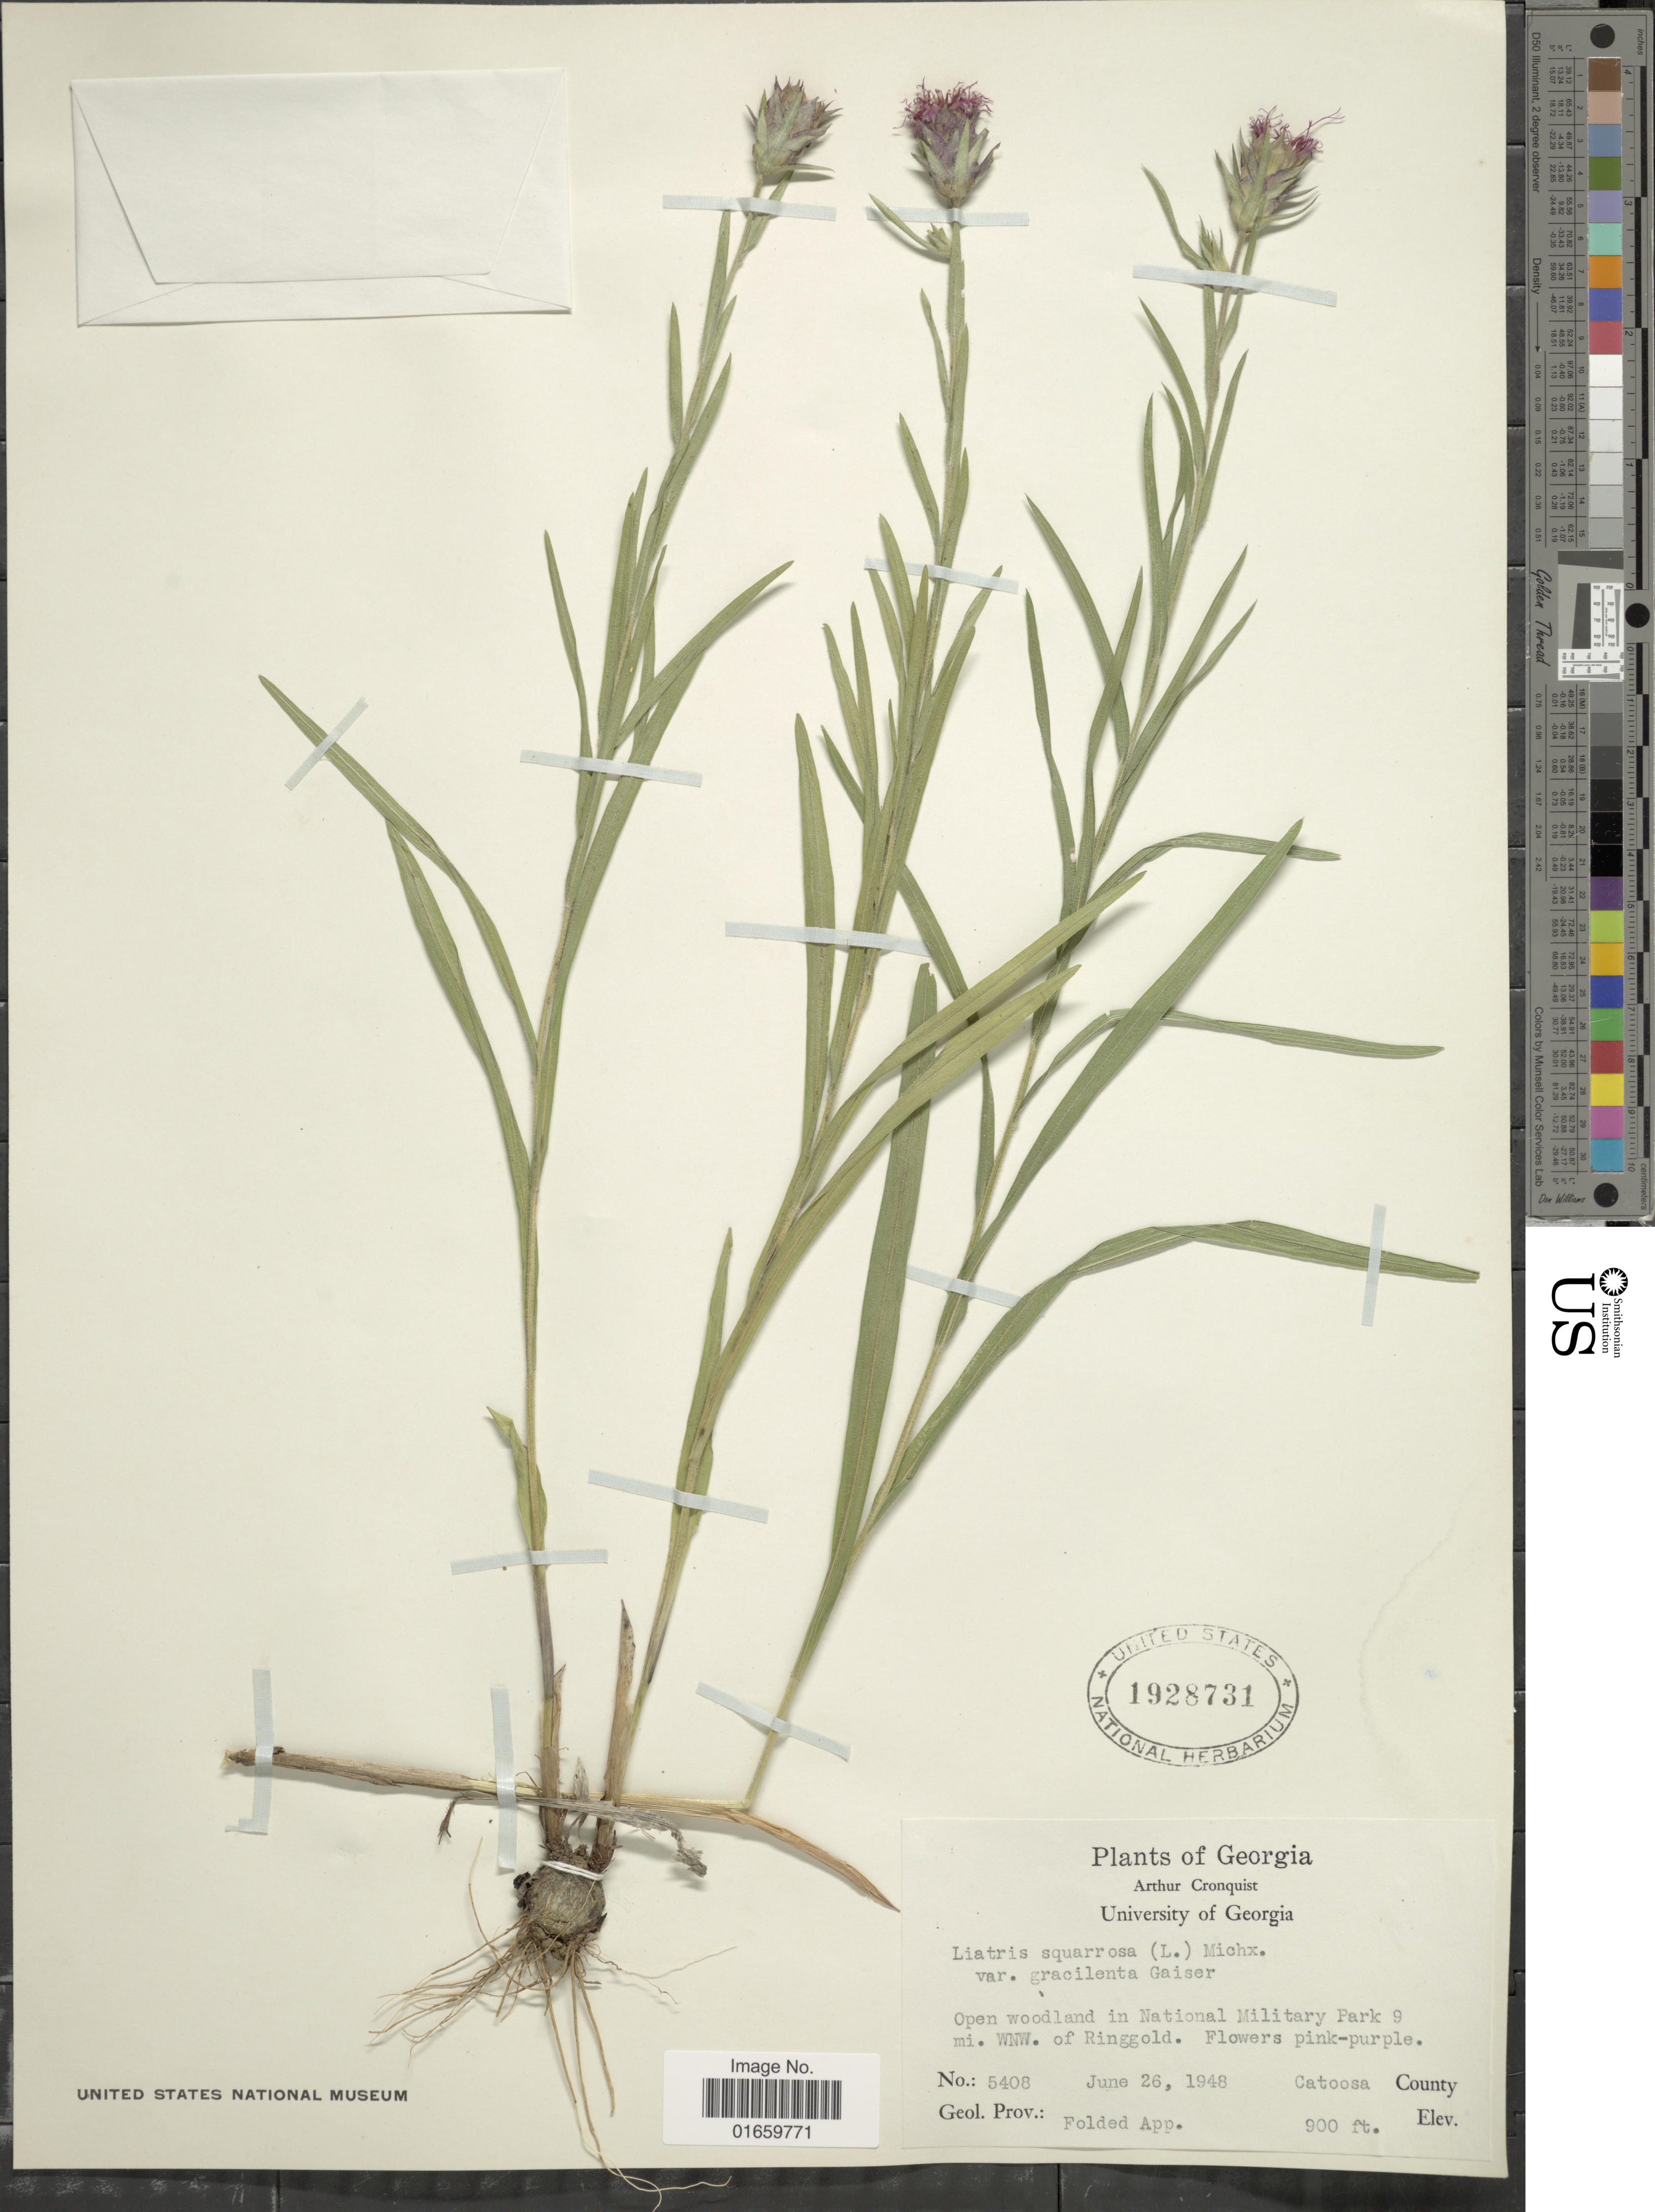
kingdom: Plantae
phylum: Tracheophyta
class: Magnoliopsida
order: Asterales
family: Asteraceae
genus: Liatris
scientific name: Liatris squarrosa var. gracilenta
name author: Gaiser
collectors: A. J. Cronquist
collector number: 5408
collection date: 1948-06-26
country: United States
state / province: Georgia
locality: Open woodland in National Military Park 9 mi. WNW. of Ringgold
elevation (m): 274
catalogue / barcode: US 1928731